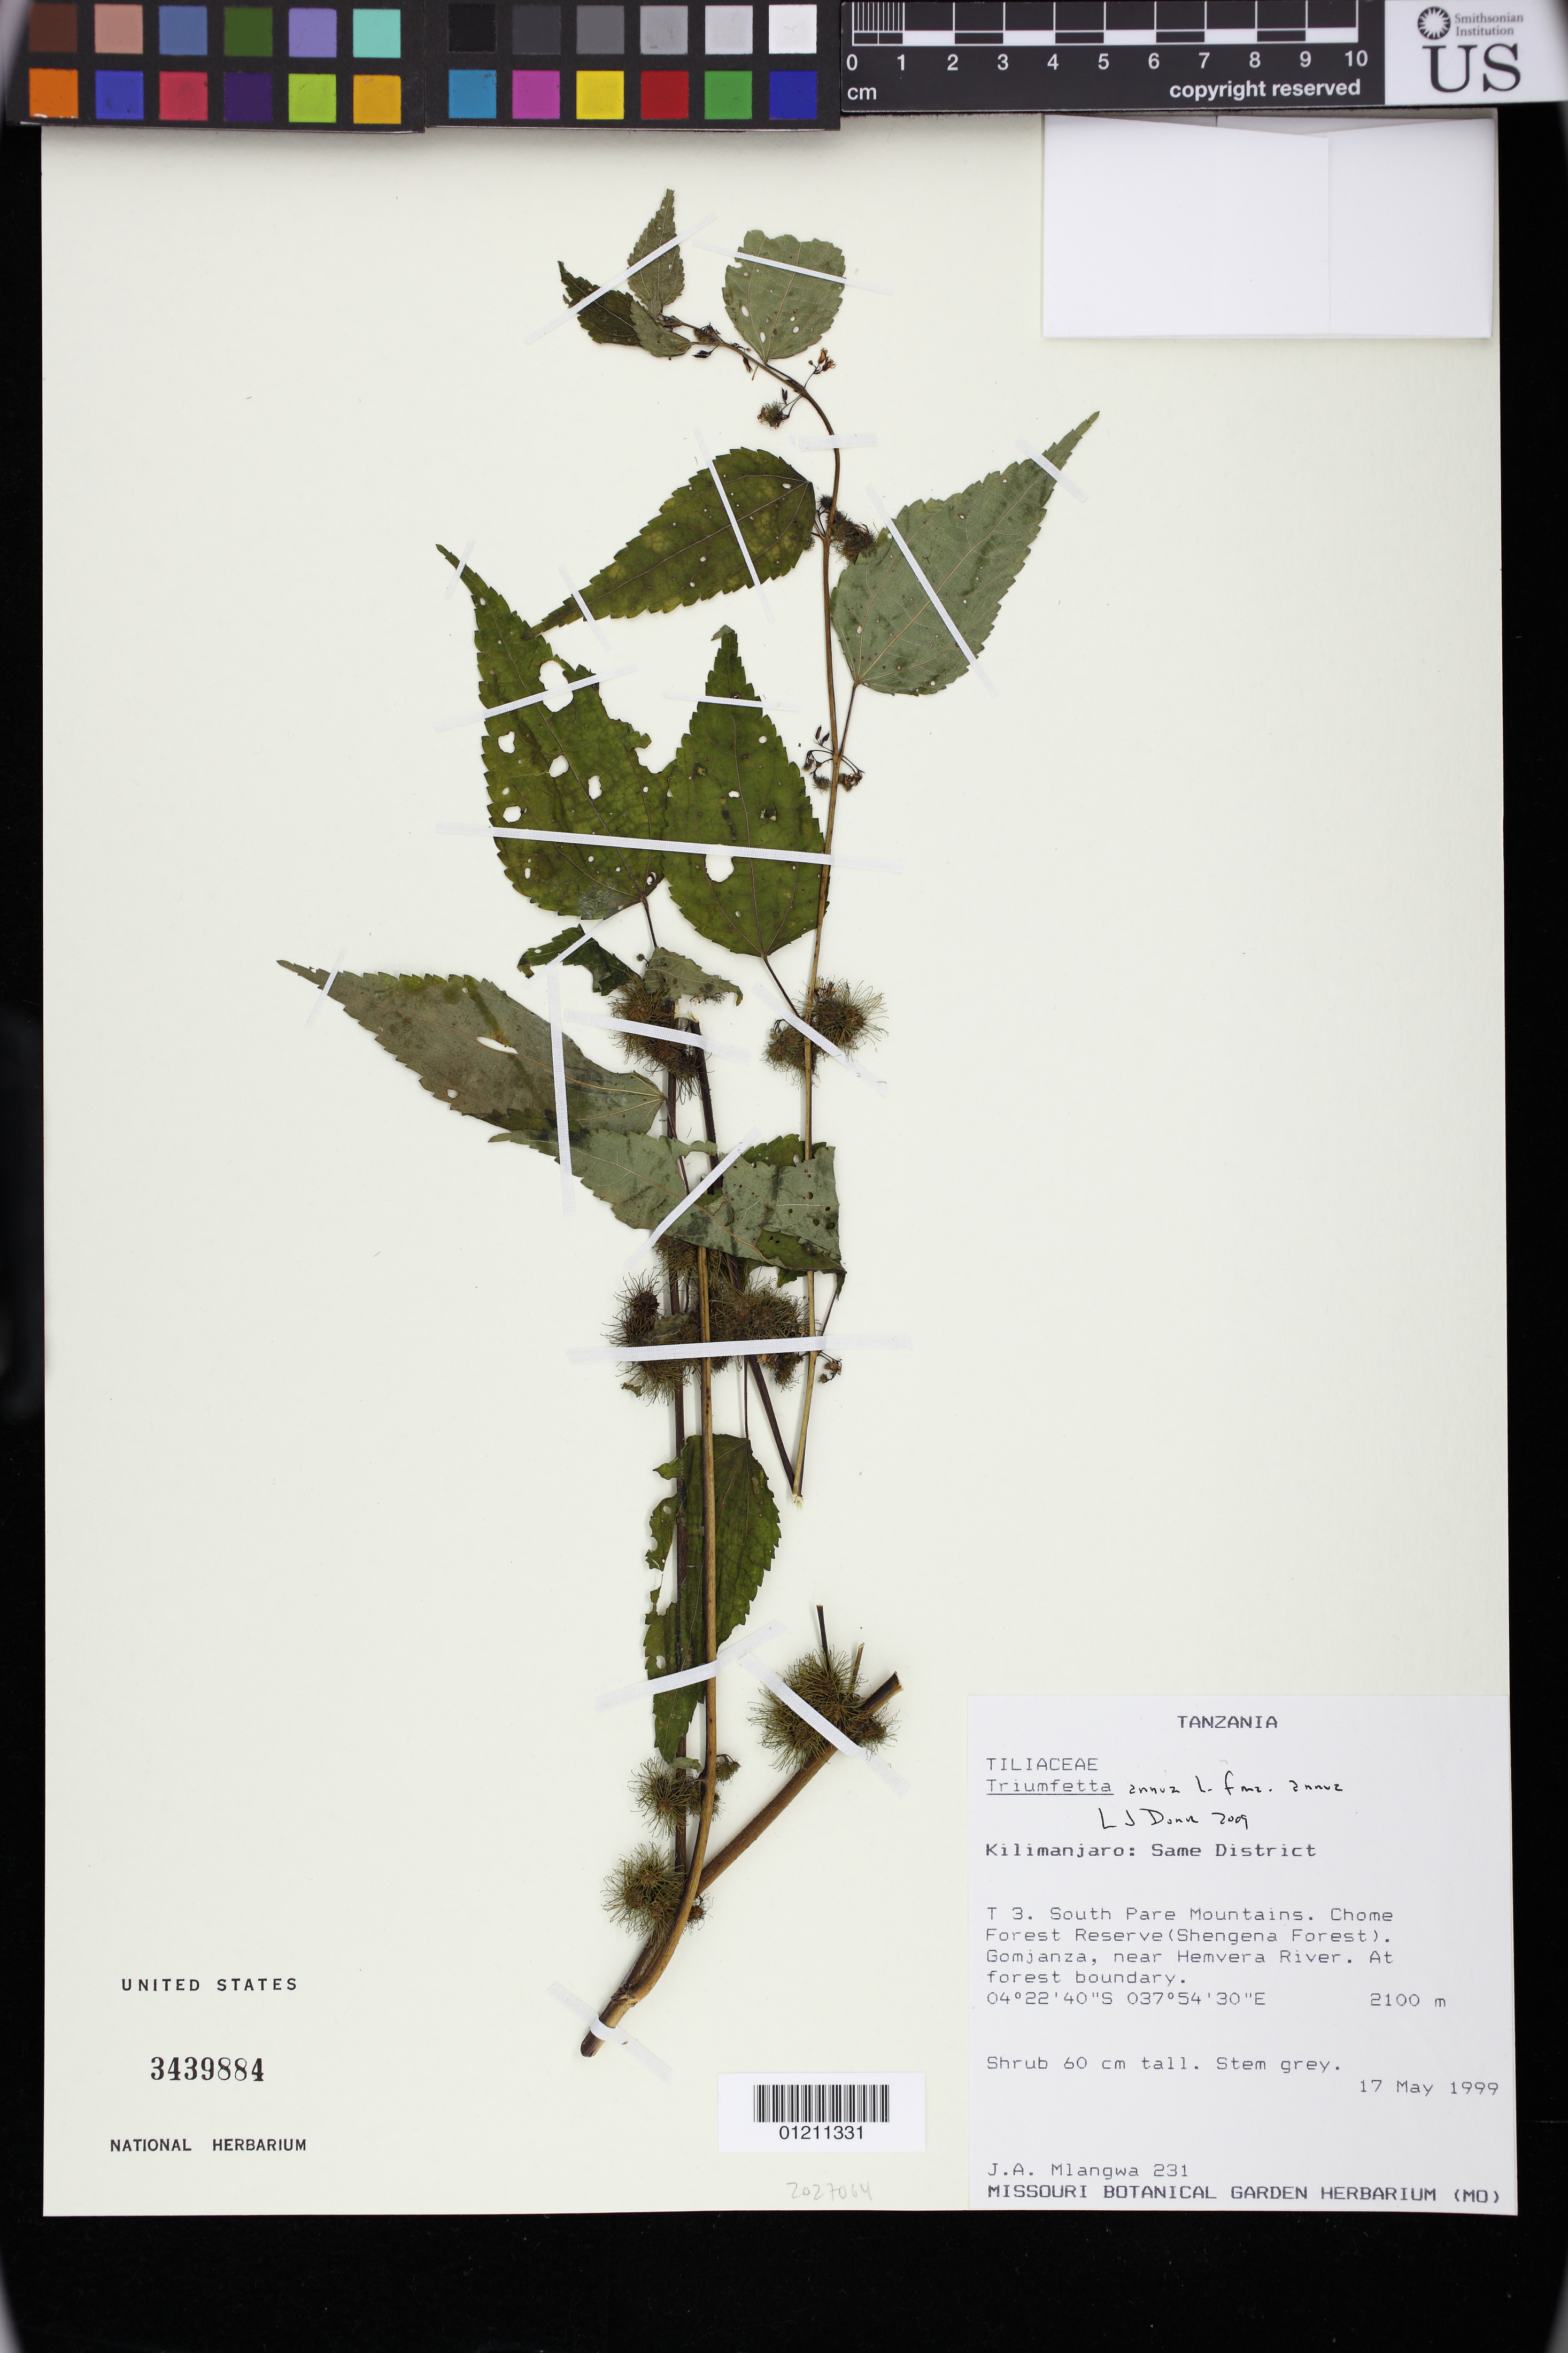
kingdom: Plantae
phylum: Tracheophyta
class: Magnoliopsida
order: Malvales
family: Malvaceae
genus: Triumfetta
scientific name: Triumfetta annua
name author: L.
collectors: J. Mlangwa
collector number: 231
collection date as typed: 17 May 1999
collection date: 1999-05-17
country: Tanzania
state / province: Kilimanjaro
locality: Kilimanjaro: Same District. T3. South Pare Mountains. Chome Forest Reserve (Shengena Forest). Gomjanza, near Hemvera River. At forest boundary.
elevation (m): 2100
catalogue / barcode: US 3439884